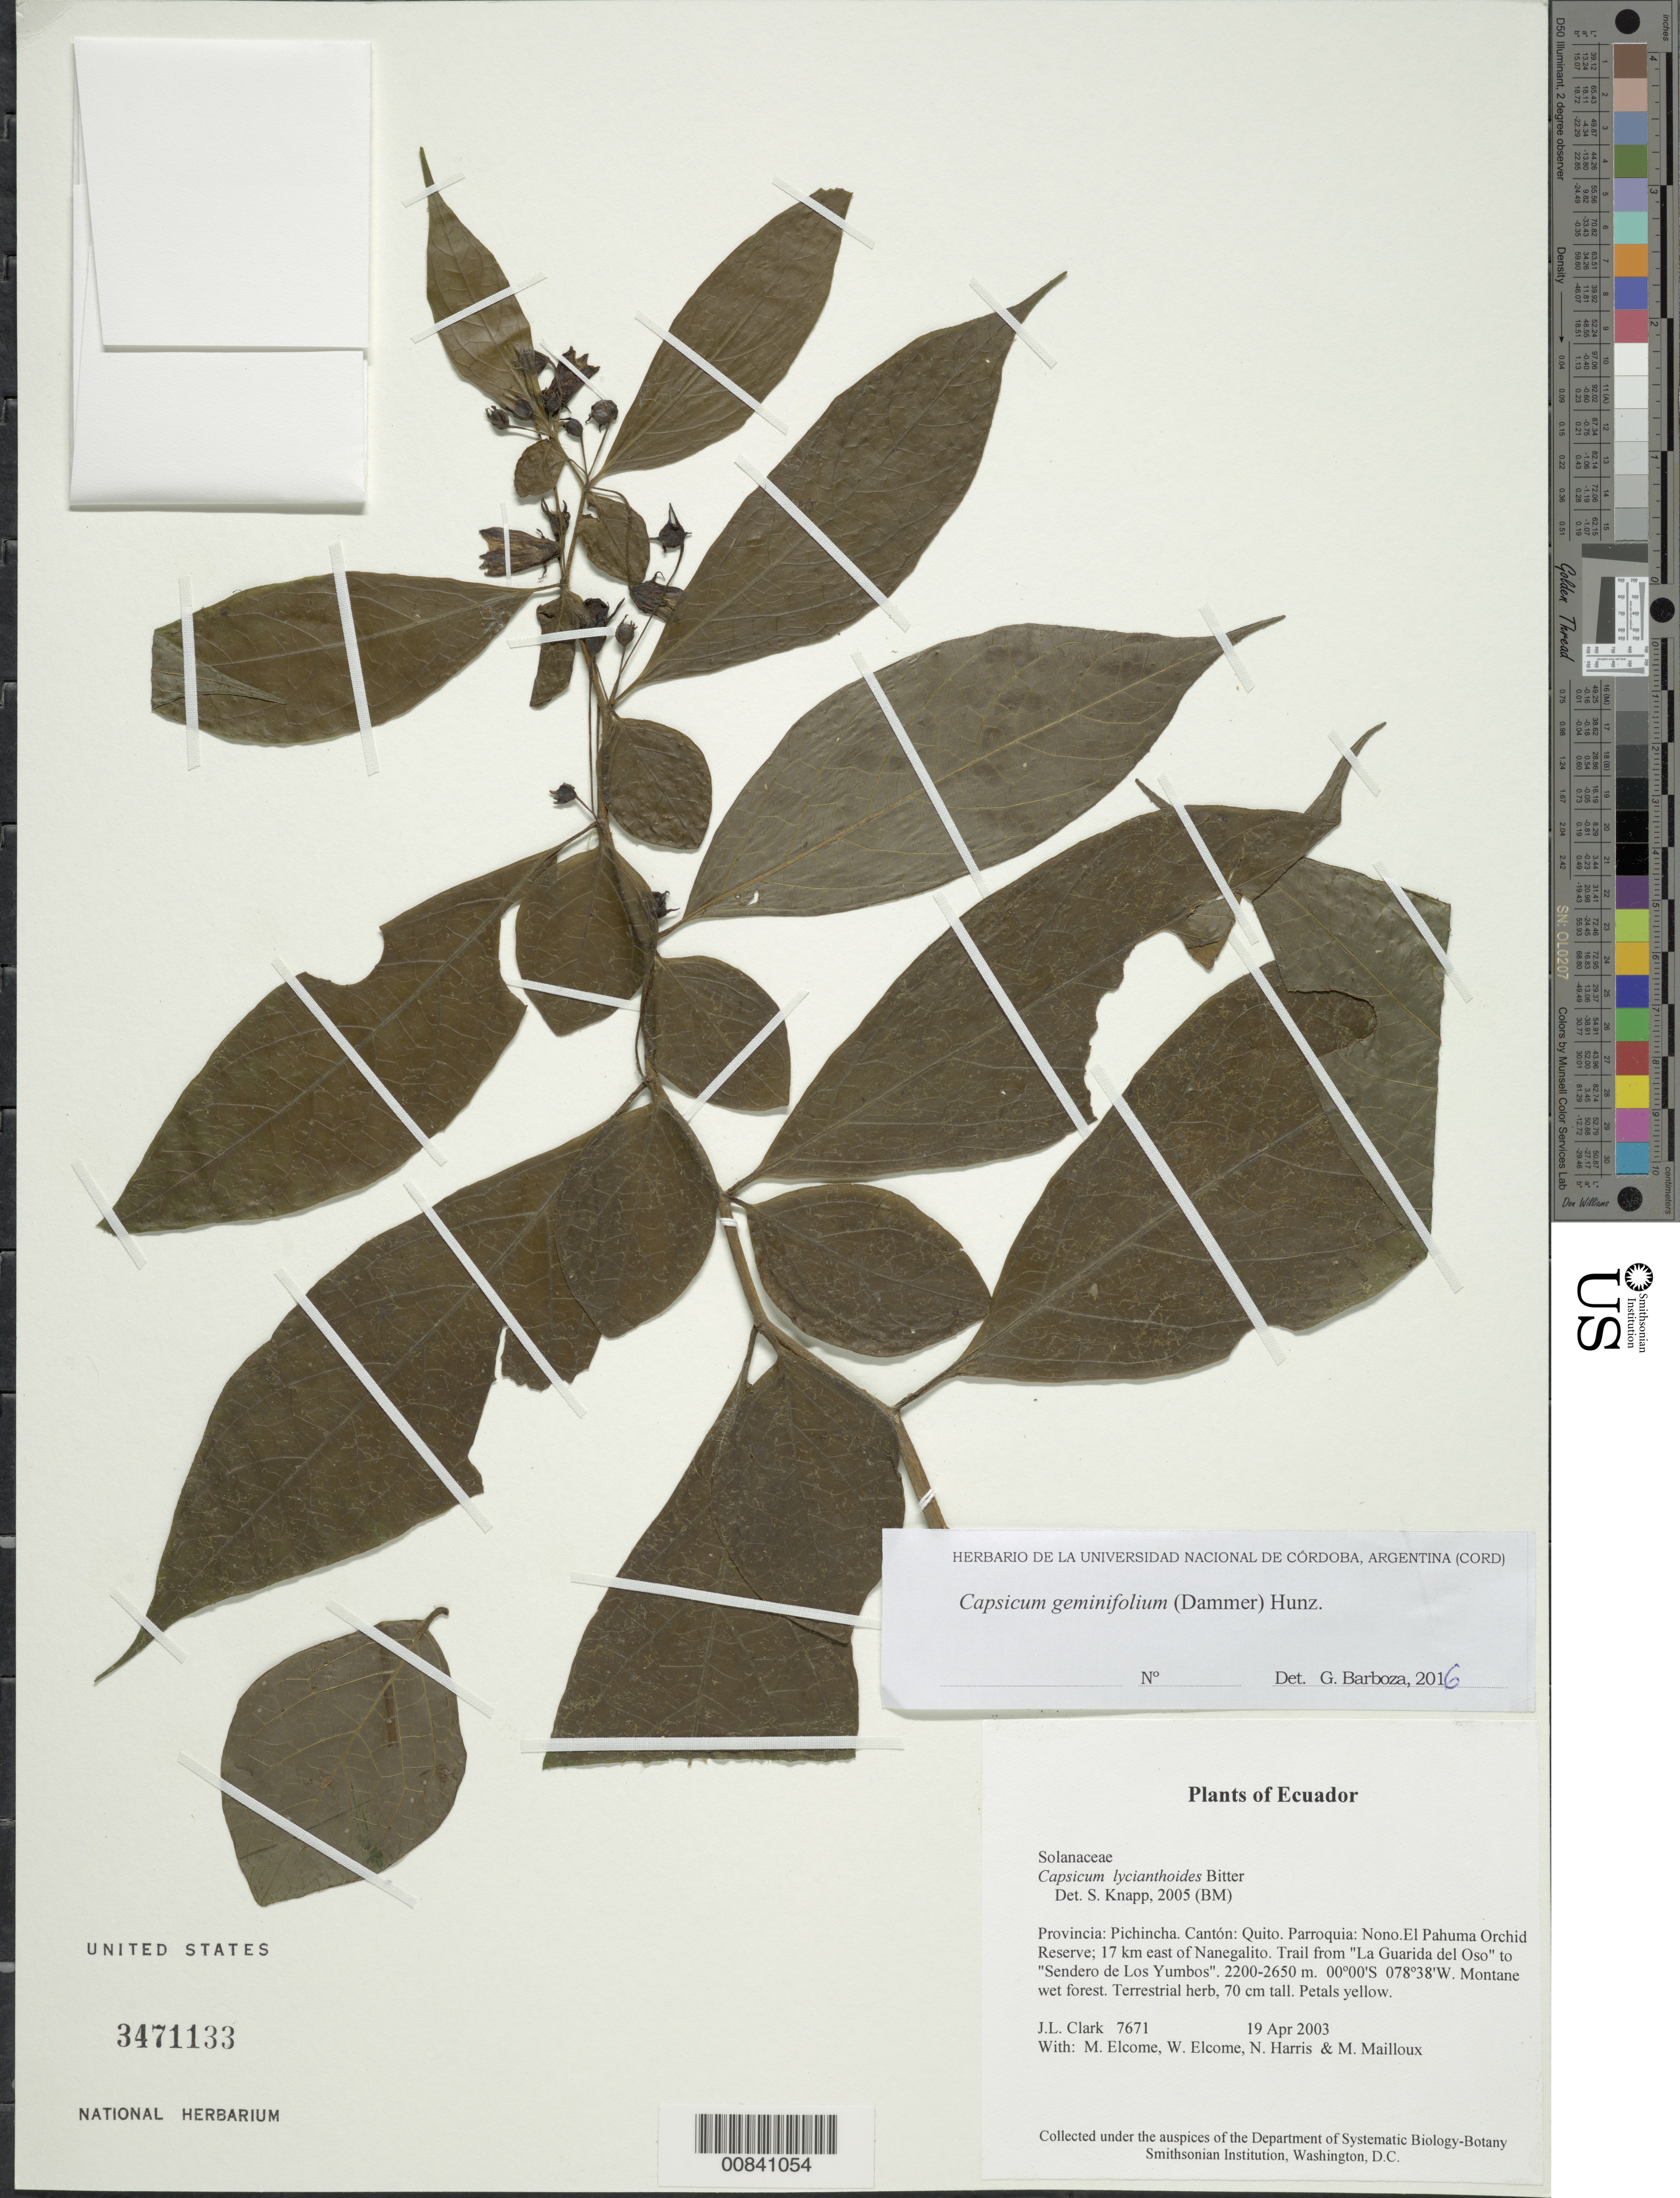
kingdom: Plantae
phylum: Tracheophyta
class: Magnoliopsida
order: Solanales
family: Solanaceae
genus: Capsicum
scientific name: Capsicum geminifolium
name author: (Dammer) Hunz.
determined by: Barboza, G. E., (CORD), Museo Botanico - Cordoba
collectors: J. L. Clark, M. Elcome, W. Elcome, N. Harris & M. Mailloux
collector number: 7671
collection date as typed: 19 Apr 2003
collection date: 2003-04-19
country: Ecuador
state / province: Pichincha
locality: Quito. Parroquia: Nono. El Pahuma Orchid Reserve; 17 km east of Nanegalito. Trail from "La Guarida del Oso" to "Sendero de Los Yumbos"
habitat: Montane wet forest.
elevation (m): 2200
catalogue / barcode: US 3471133